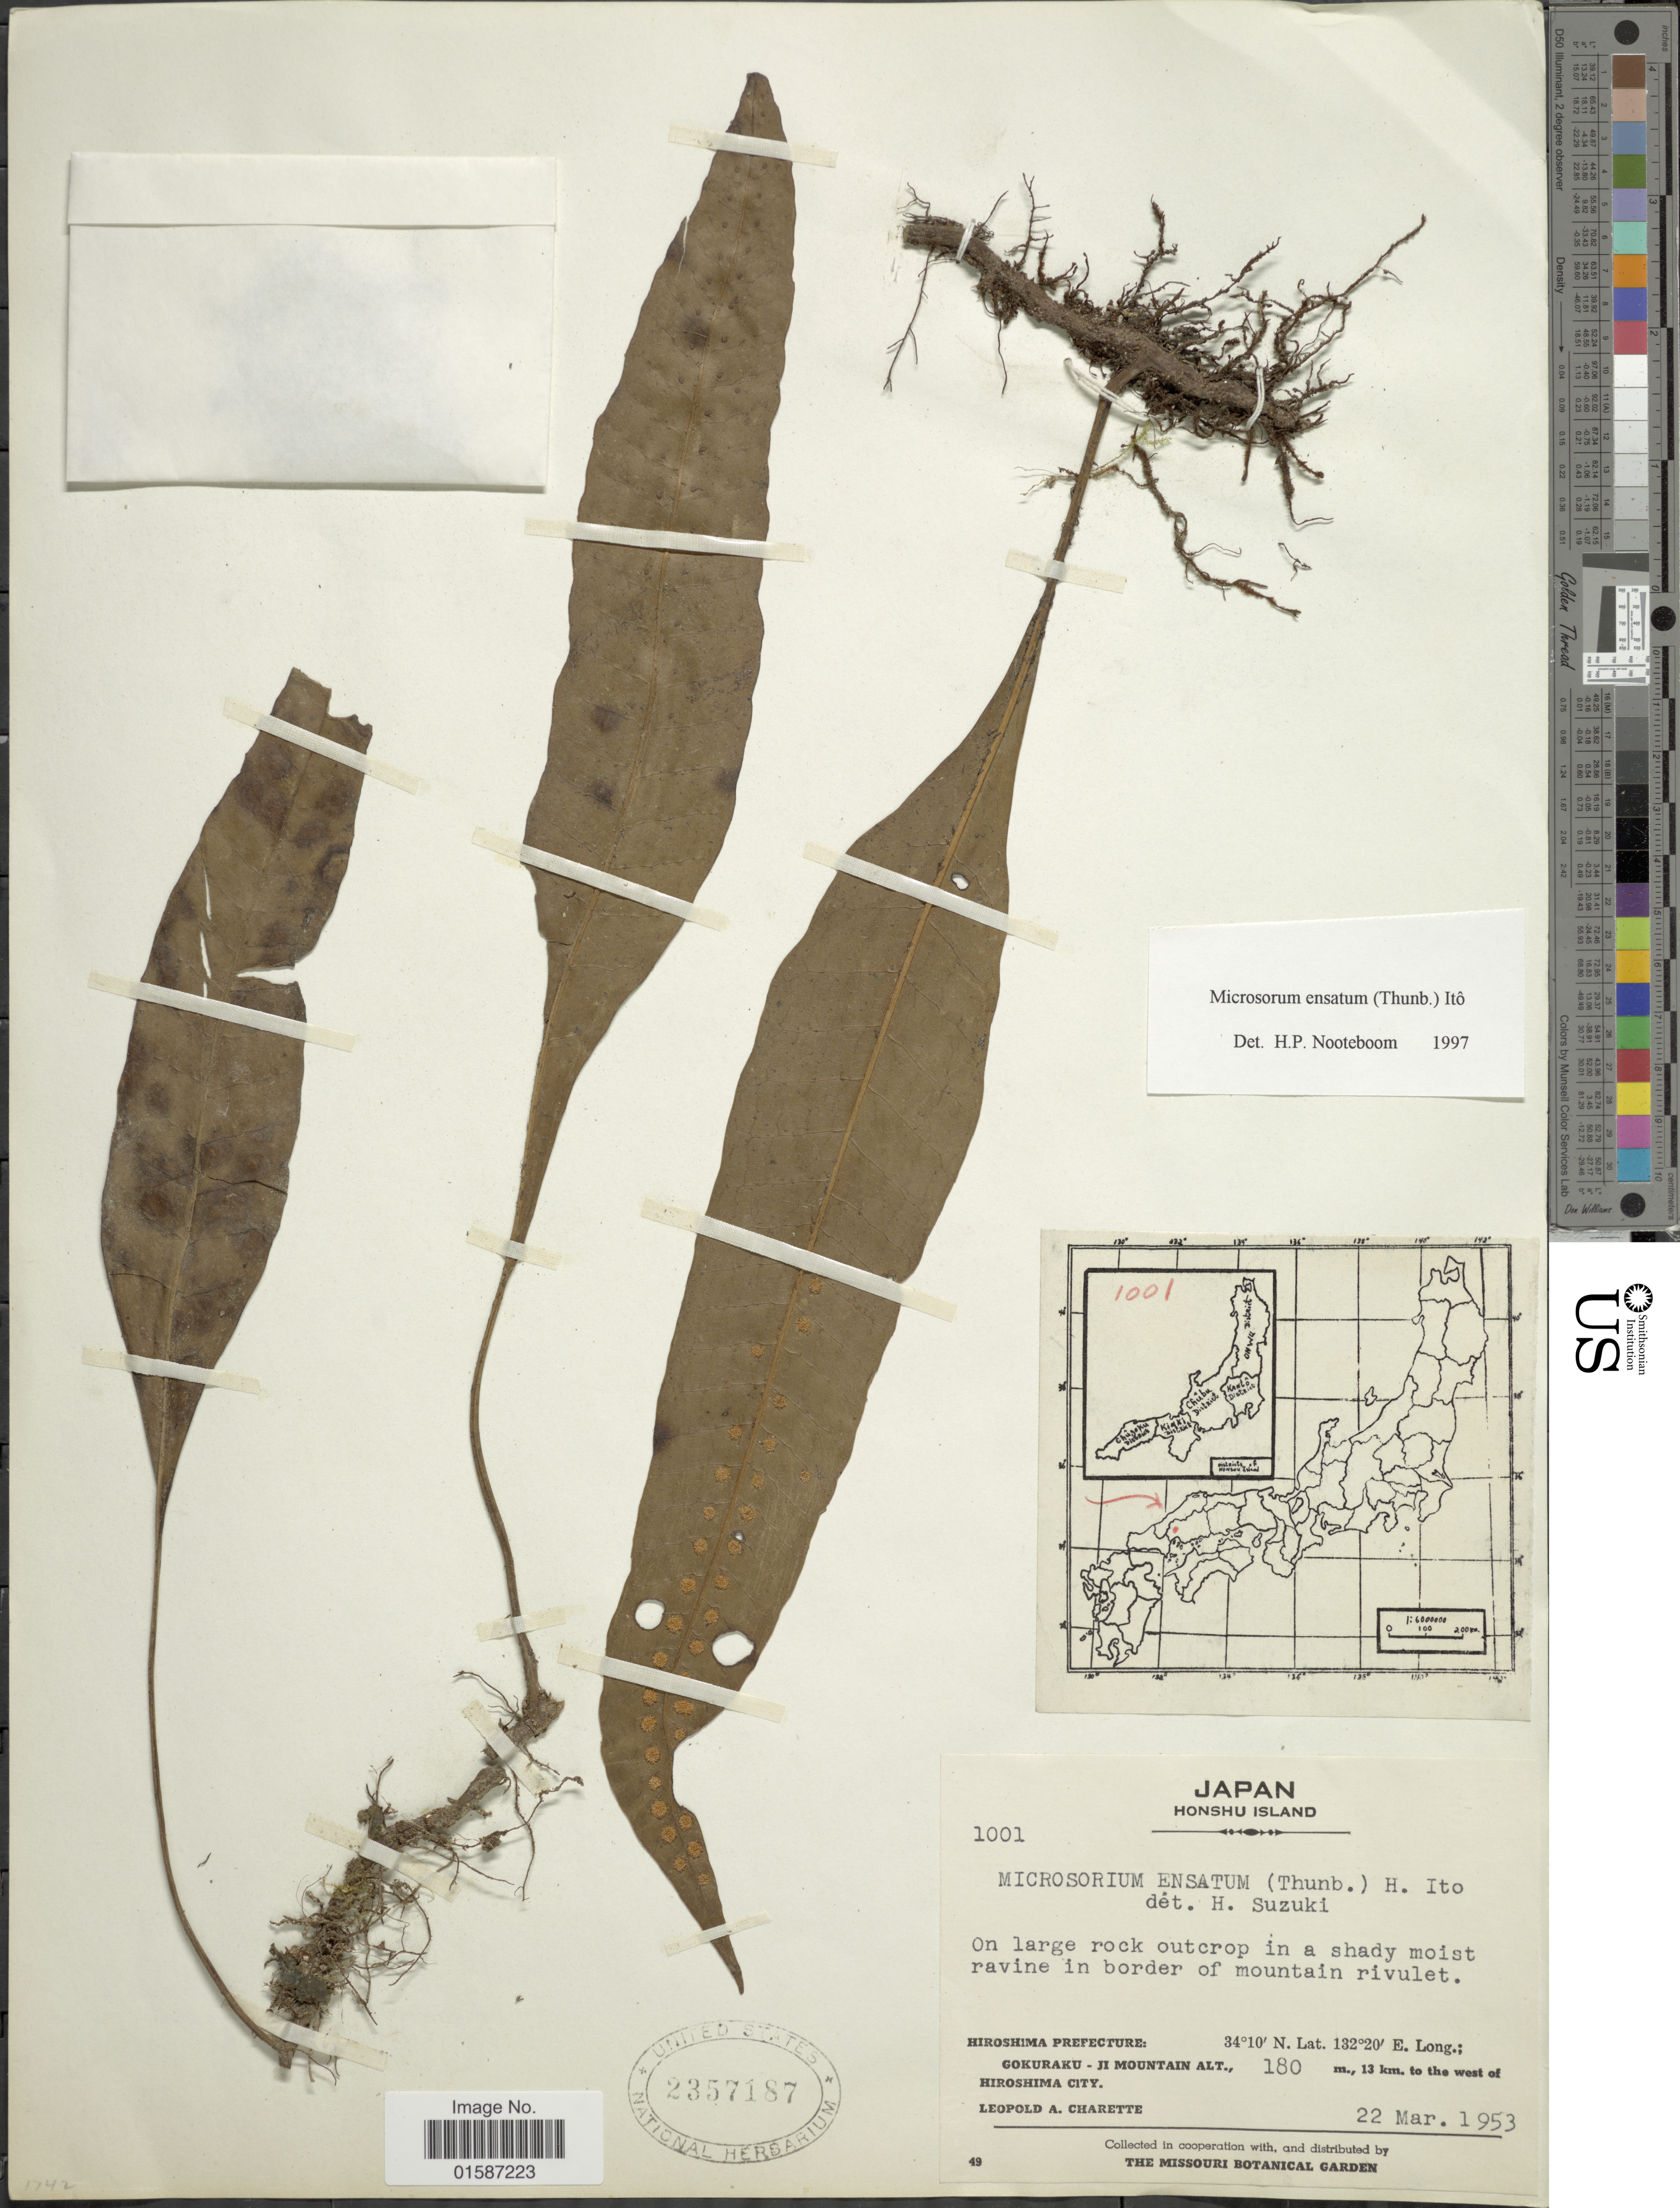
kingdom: Plantae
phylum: Tracheophyta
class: Polypodiopsida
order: Polypodiales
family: Polypodiaceae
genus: Neolepisorus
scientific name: Neolepisorus ensatus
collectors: L. A. Charette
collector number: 1001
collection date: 1953-03-22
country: Japan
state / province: Hirosima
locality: Honshu Island, Hiroshima Prefecture: Gokuraku- Ji Mountain, 13 km. to the west of Hiroshima City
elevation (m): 180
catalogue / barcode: US 2357187